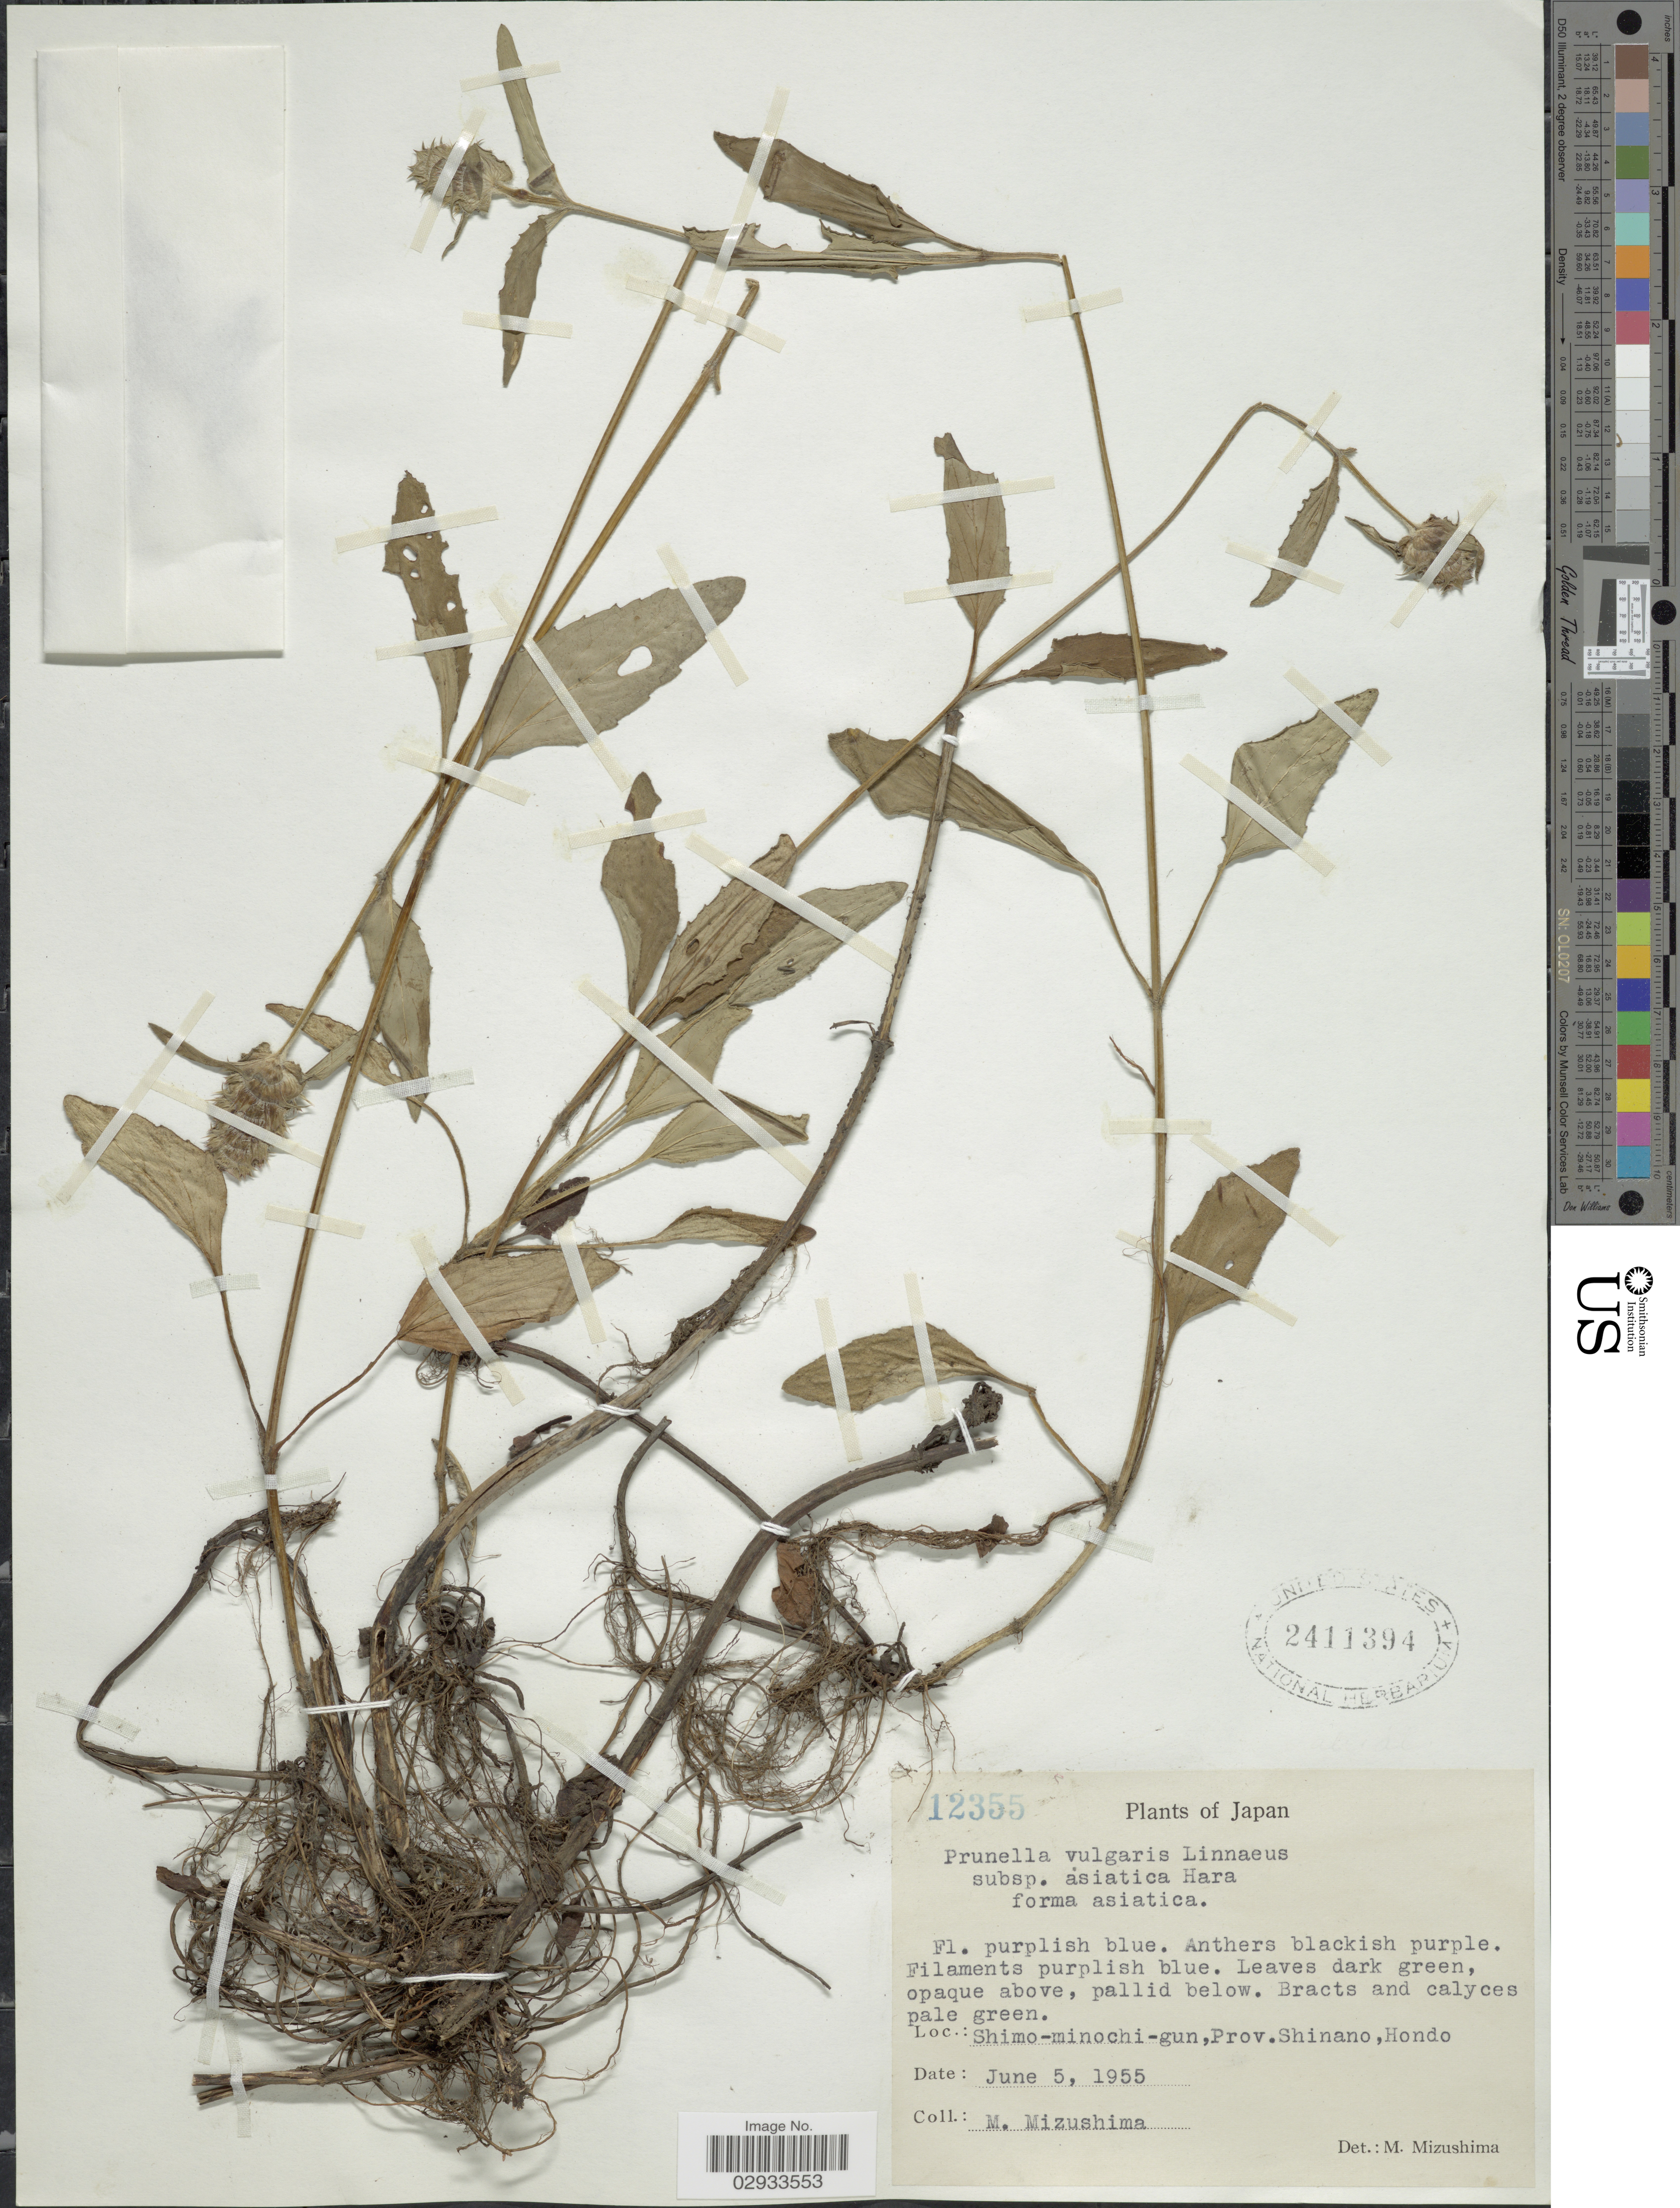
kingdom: Plantae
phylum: Tracheophyta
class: Magnoliopsida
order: Lamiales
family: Lamiaceae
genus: Prunella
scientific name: Prunella vulgaris subsp. asiatica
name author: H. Hara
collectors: M. Mizushima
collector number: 12355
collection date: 1955-06-05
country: Japan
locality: Shimo-minochi-gun, Prov. Shinano, Hondo.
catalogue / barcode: US 2411394